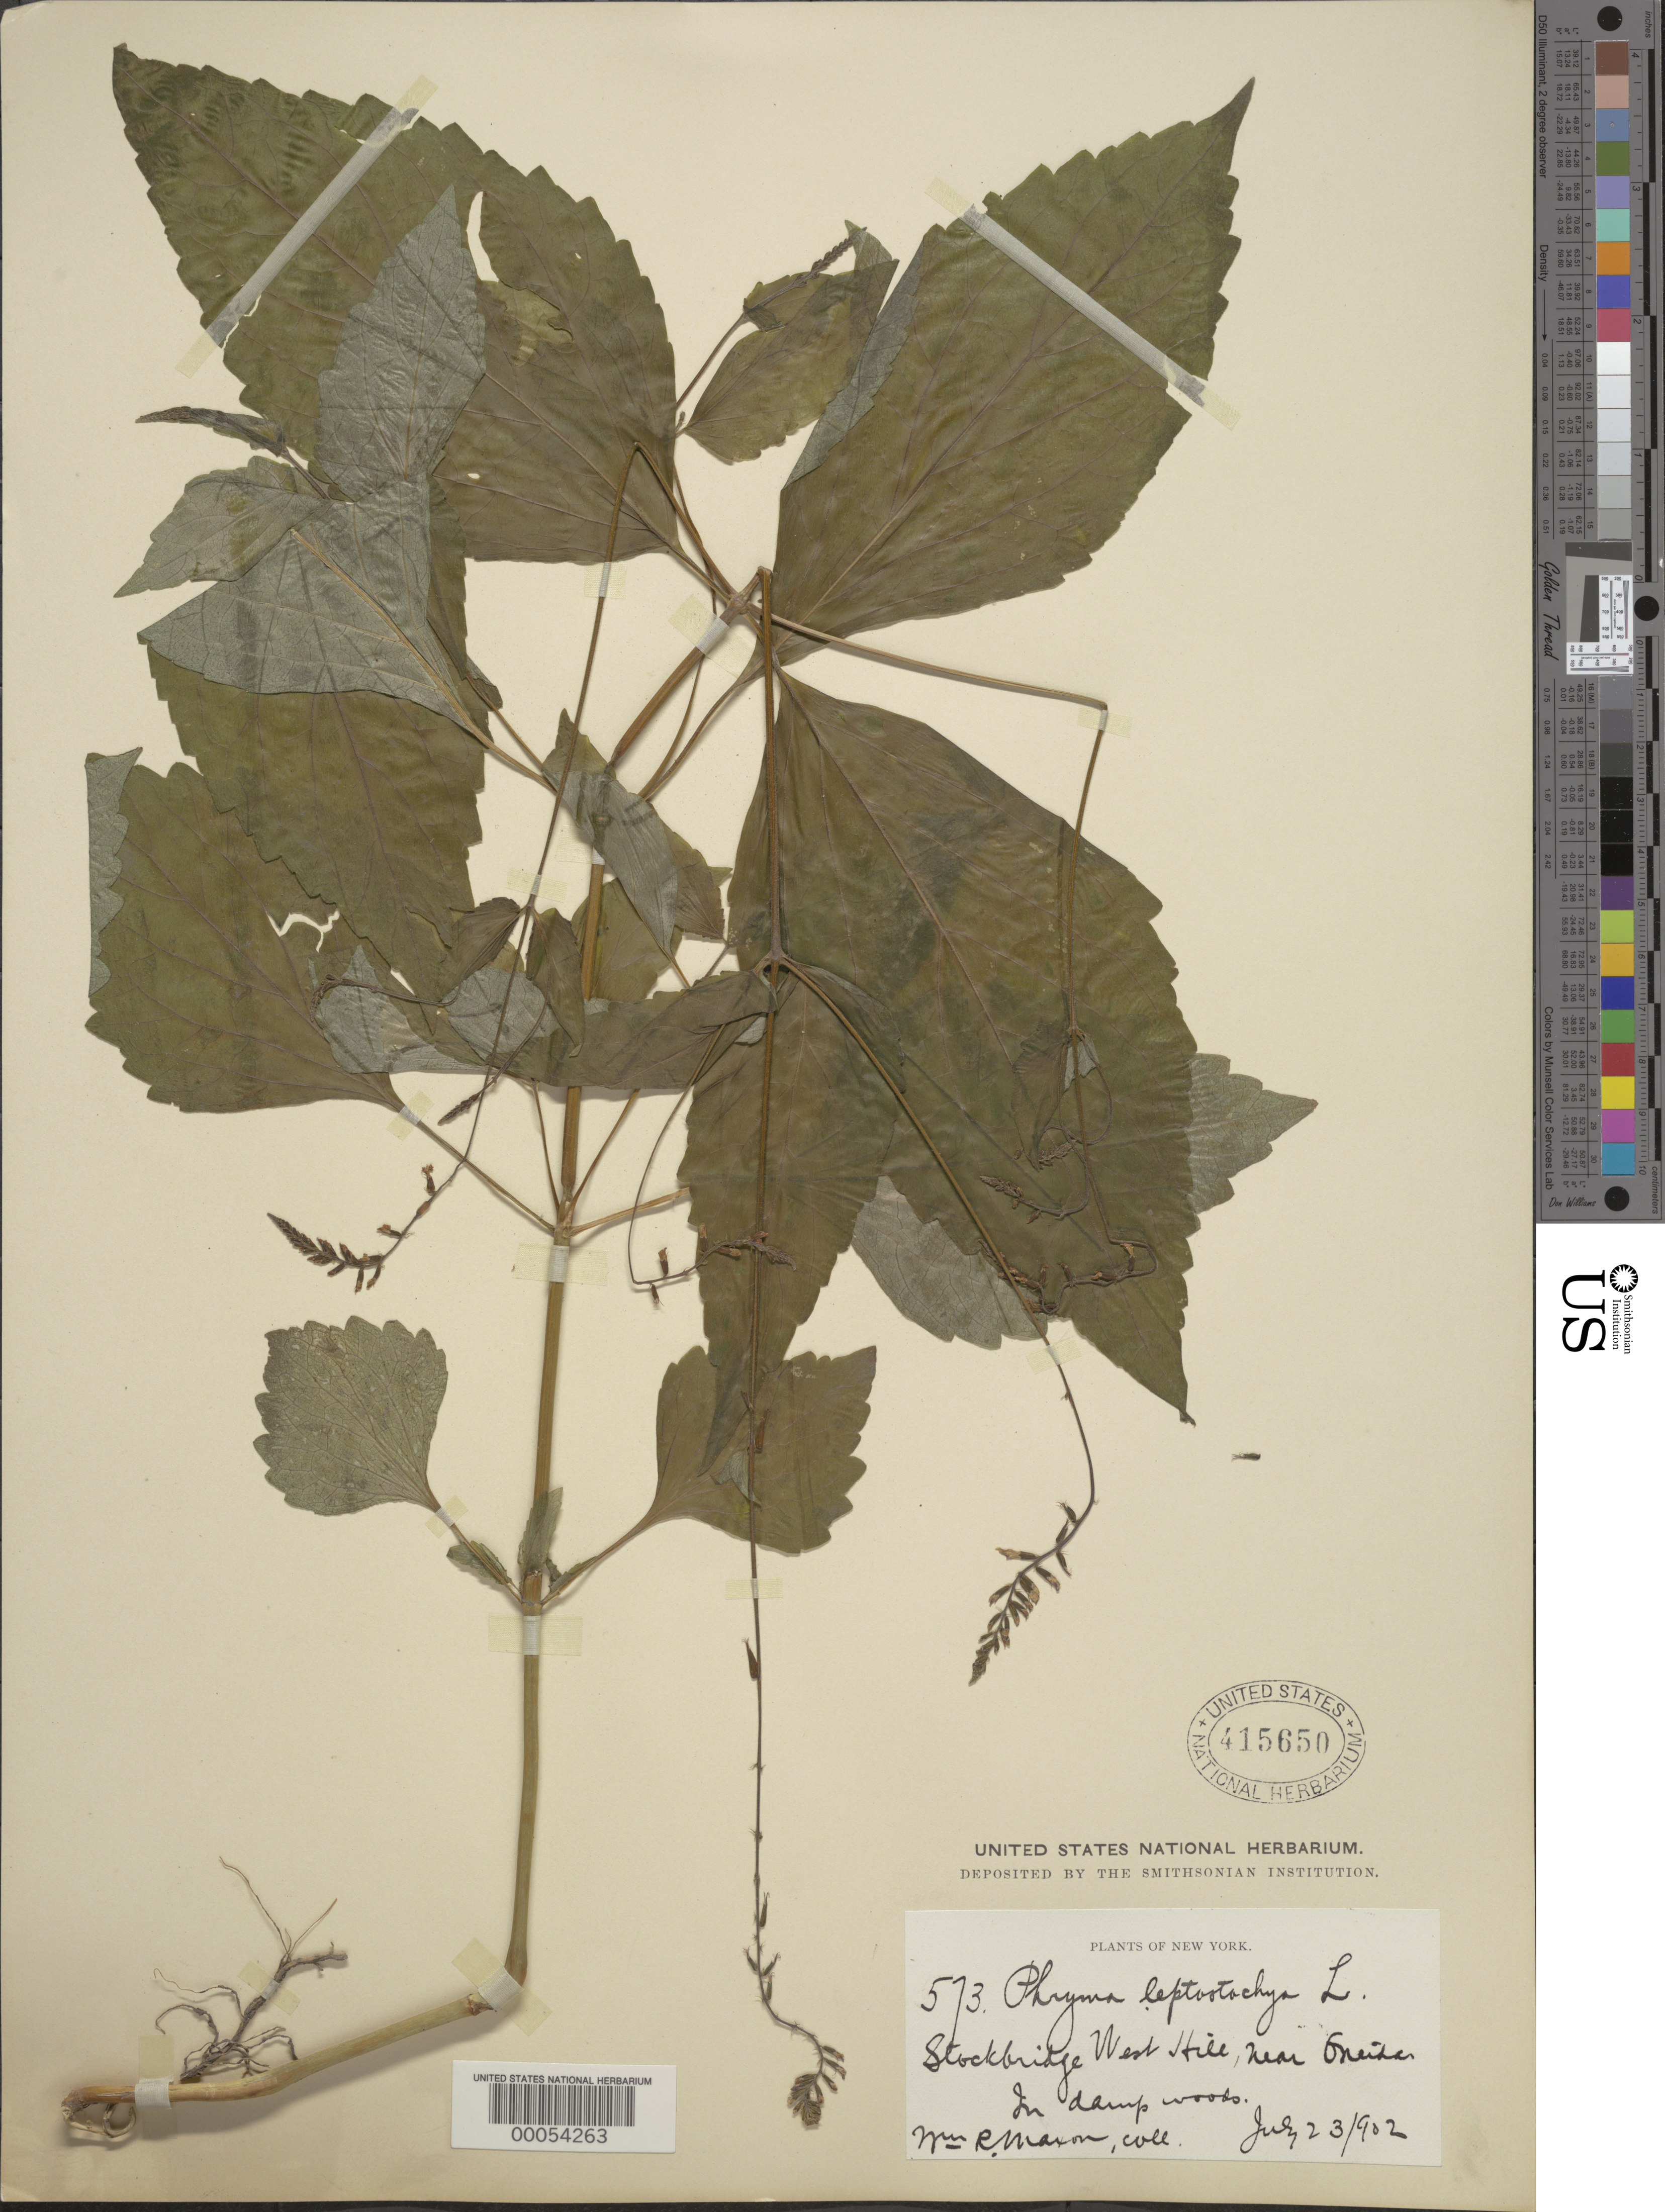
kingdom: Plantae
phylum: Tracheophyta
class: Magnoliopsida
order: Lamiales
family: Phrymaceae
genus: Phryma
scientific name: Phryma leptostachya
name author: L.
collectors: W. R. Maxon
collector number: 573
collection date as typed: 23 Jul 1902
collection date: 1902-07-23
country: United States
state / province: New York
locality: Stockbridge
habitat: In damp woods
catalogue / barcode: US 415650